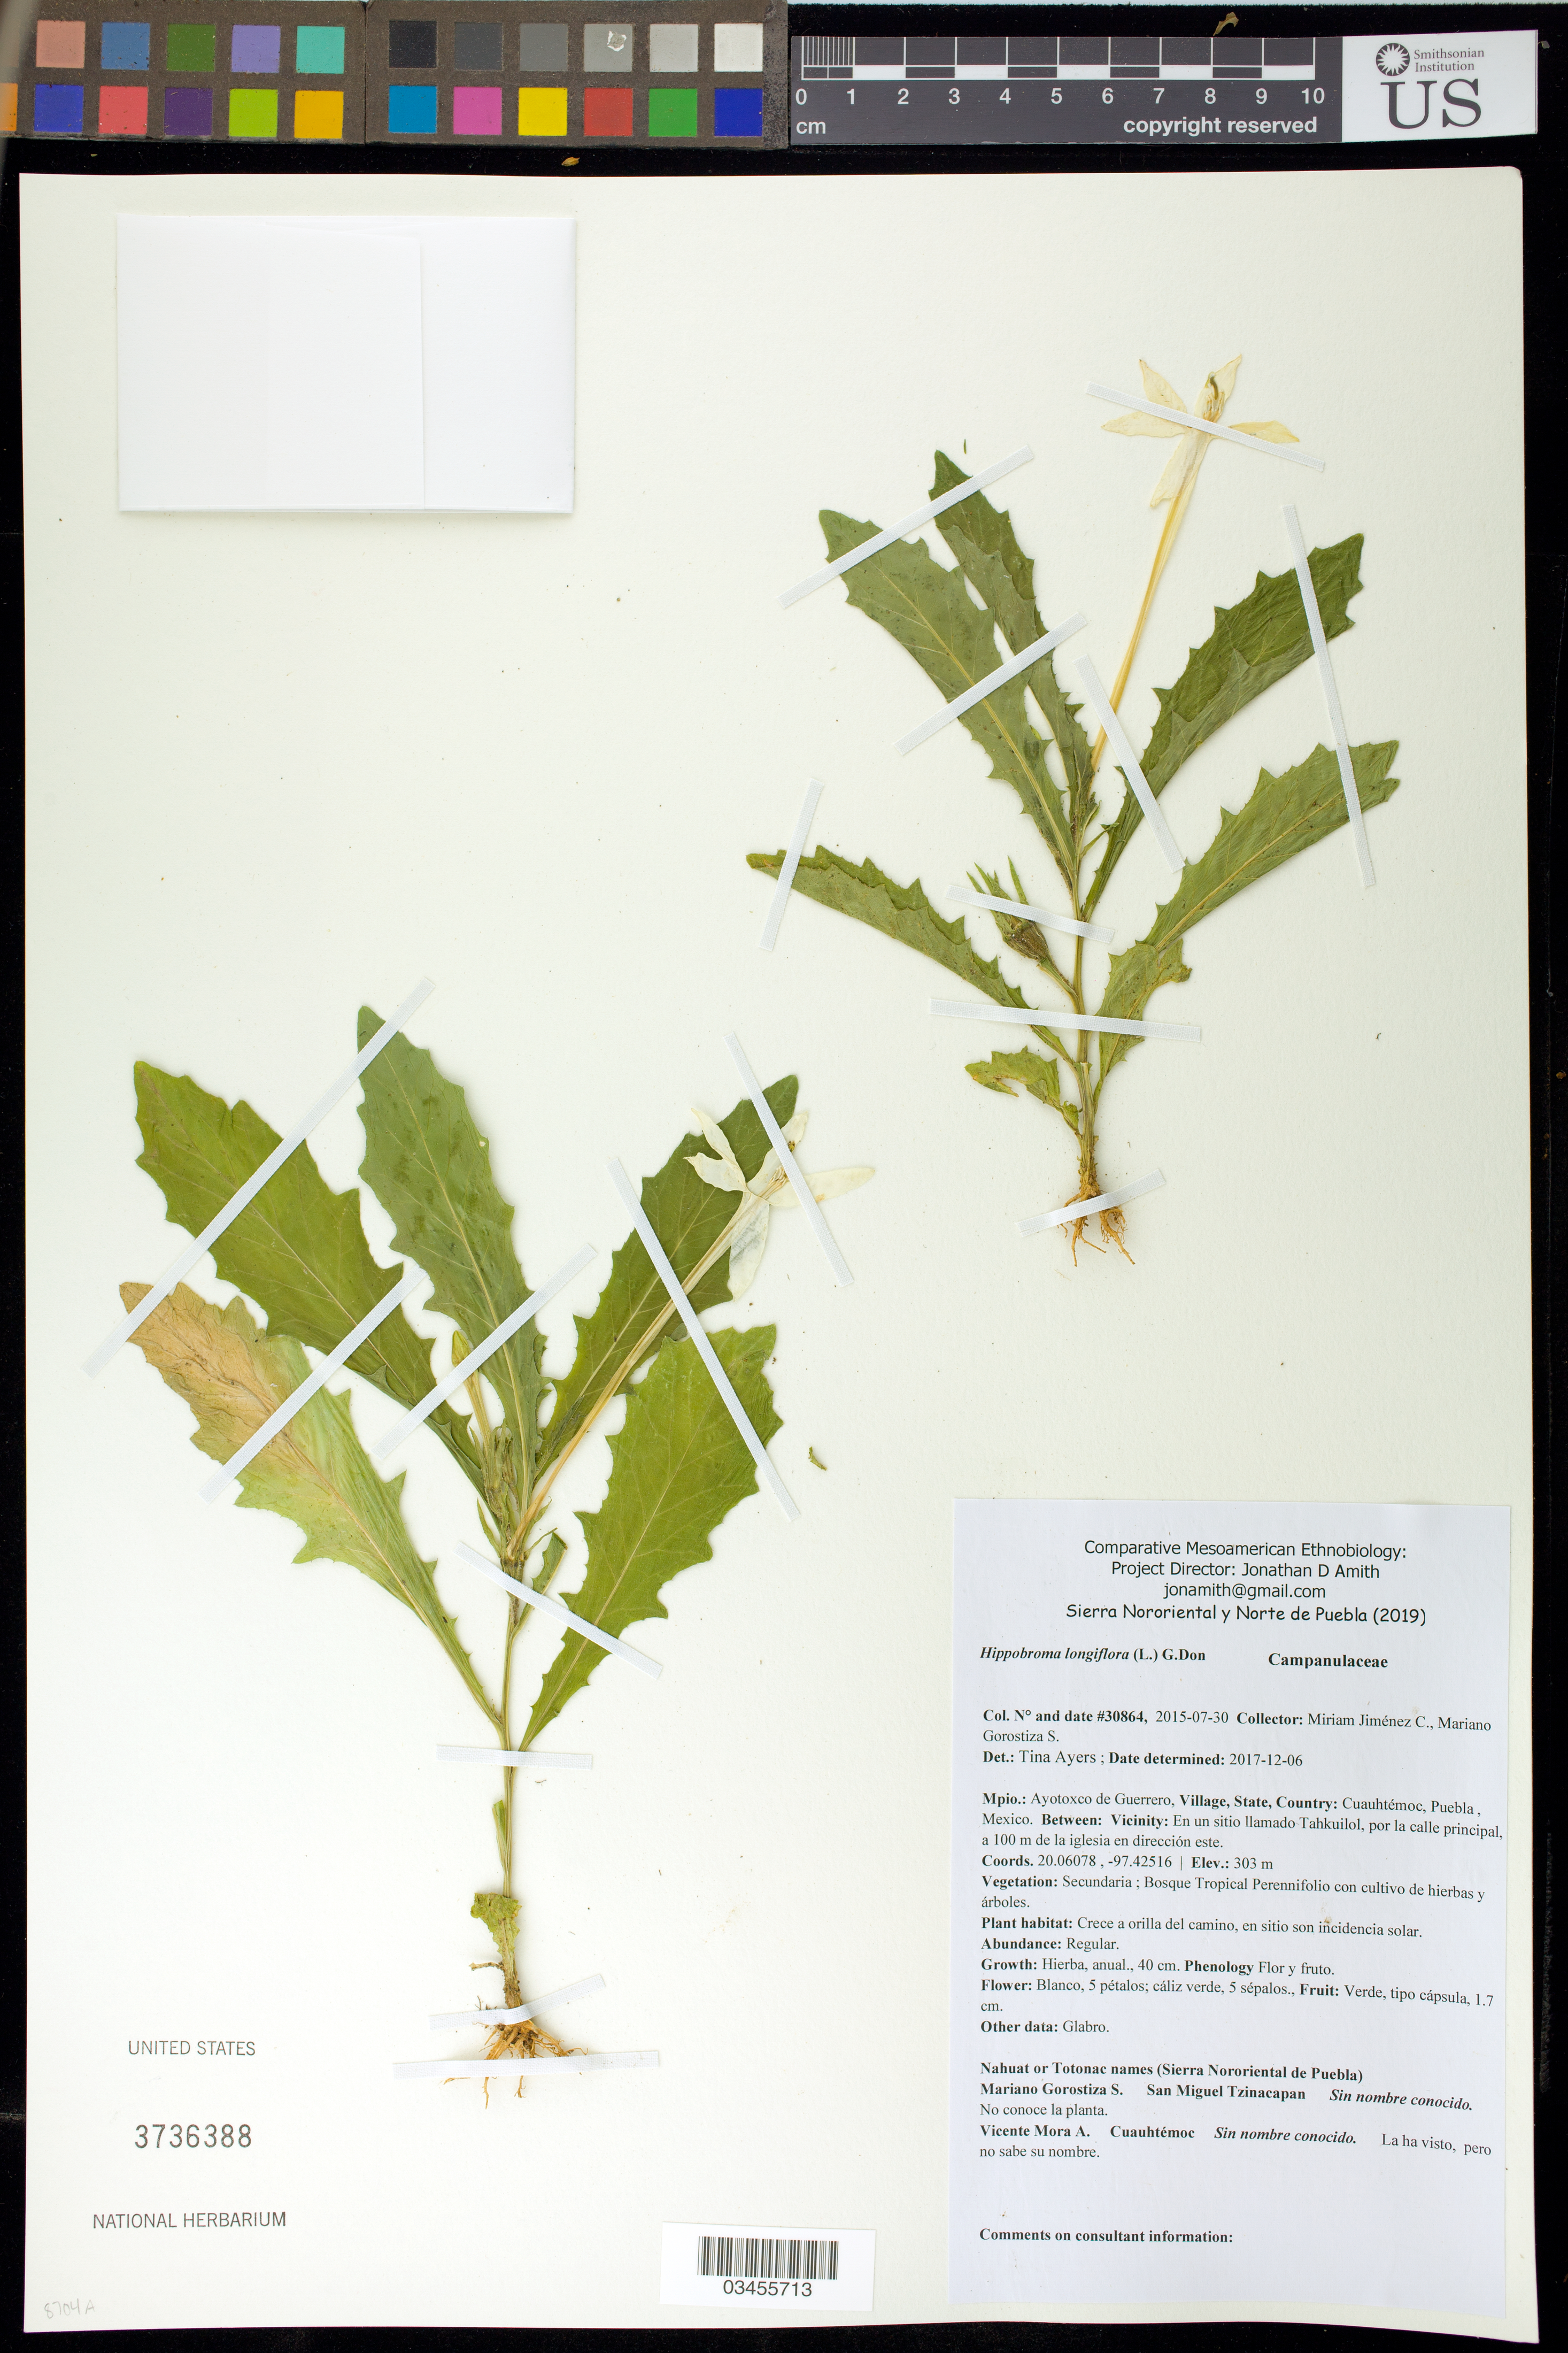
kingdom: Plantae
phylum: Tracheophyta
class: Magnoliopsida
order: Asterales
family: Campanulaceae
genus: Hippobroma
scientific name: Hippobroma longiflora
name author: (L.) G. Don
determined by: Coombes, Allen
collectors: M. Jiménez Chimil & M. Gorostiza S.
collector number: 30864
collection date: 2015-07-30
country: México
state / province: Puebla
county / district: Ayotoxco de Guerrero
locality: PUEBLO: Cuauhtémoc; LOCALIDAD EXACTA: En un sitio llamado Tahkuilol, por la calle principal, a 100 m de la iglesia en dirección este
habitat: Bosque tropical perennifolio con cultivo de hierbas y árboles | A orilla del camino, en sitio son incidencia solar.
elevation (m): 303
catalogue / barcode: US 3736388